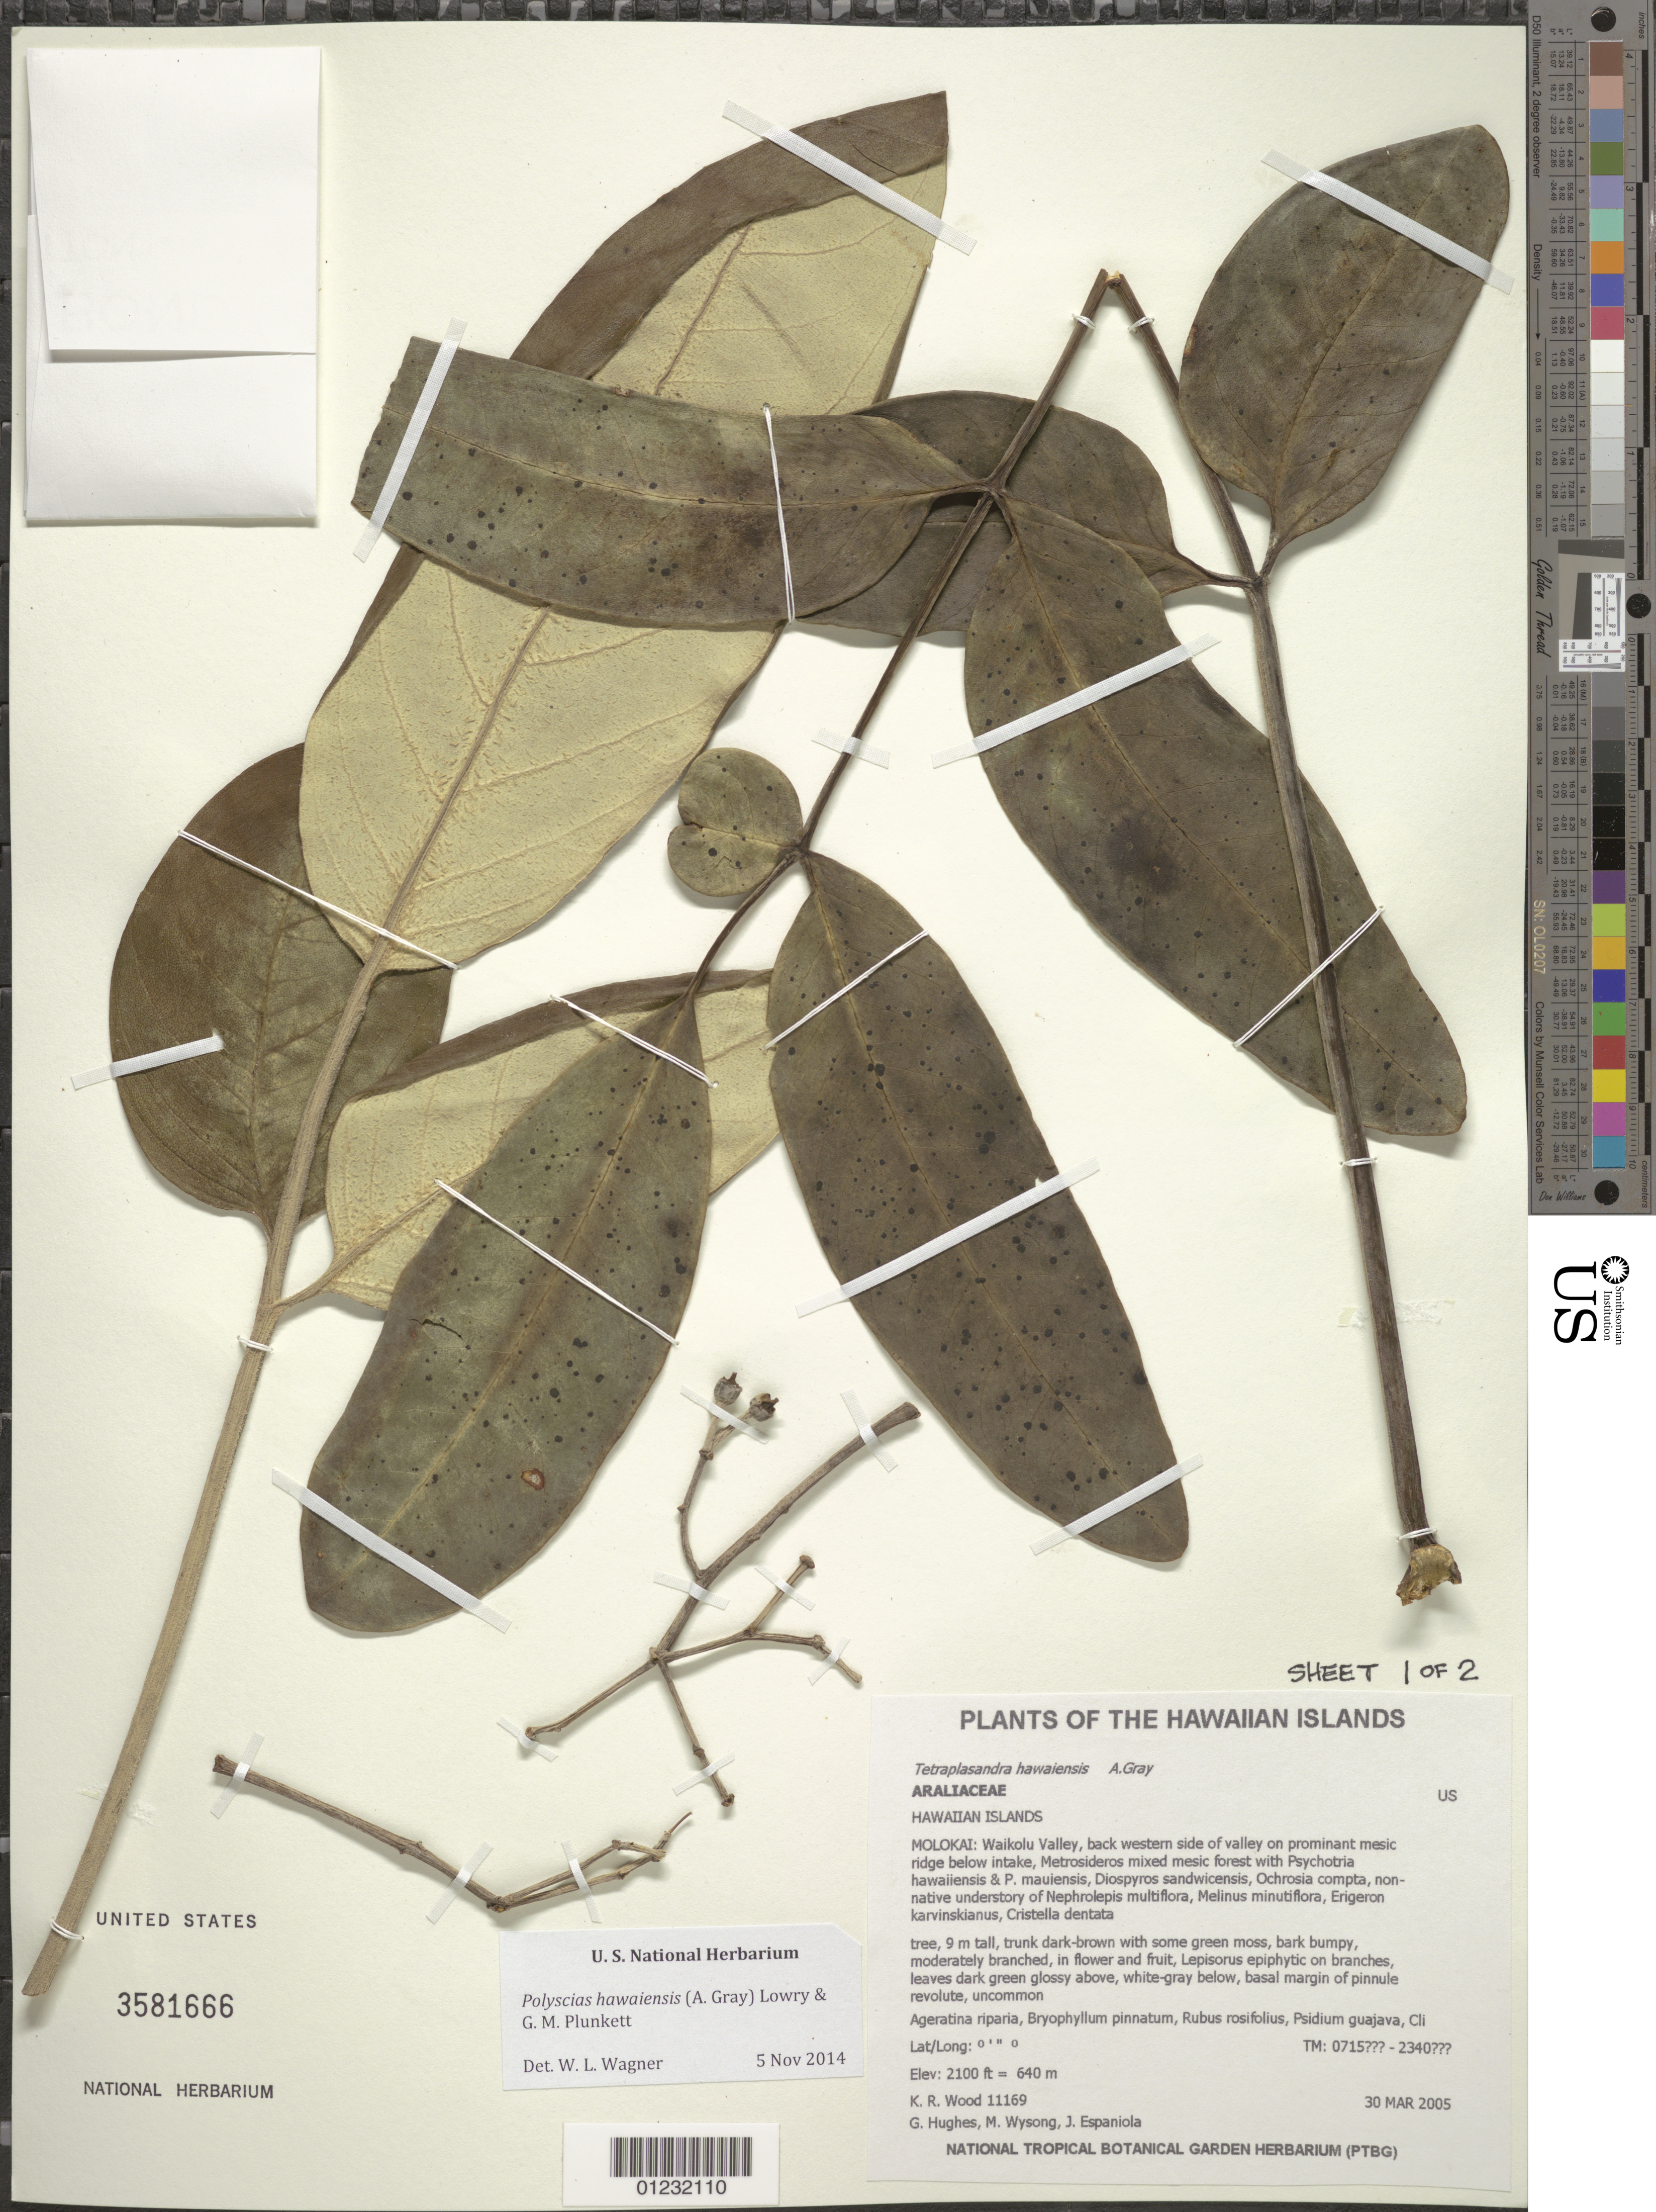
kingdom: Plantae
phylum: Tracheophyta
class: Magnoliopsida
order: Apiales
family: Araliaceae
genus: Polyscias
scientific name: Polyscias hawaiensis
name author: (A. Gray) Lowry & G. M. Plunkett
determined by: Wagner, W. L., (BOT), Smithsonian Institution - National Museum of Natural History (UNITED STATES)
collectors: K. R. Wood, G. Hughes, M. Wysong & J. Espaniola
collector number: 11169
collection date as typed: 30 Mar 2005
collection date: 2005-03-30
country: United States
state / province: Hawaii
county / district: Maui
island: Moloka'i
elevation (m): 640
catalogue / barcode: US 3581666